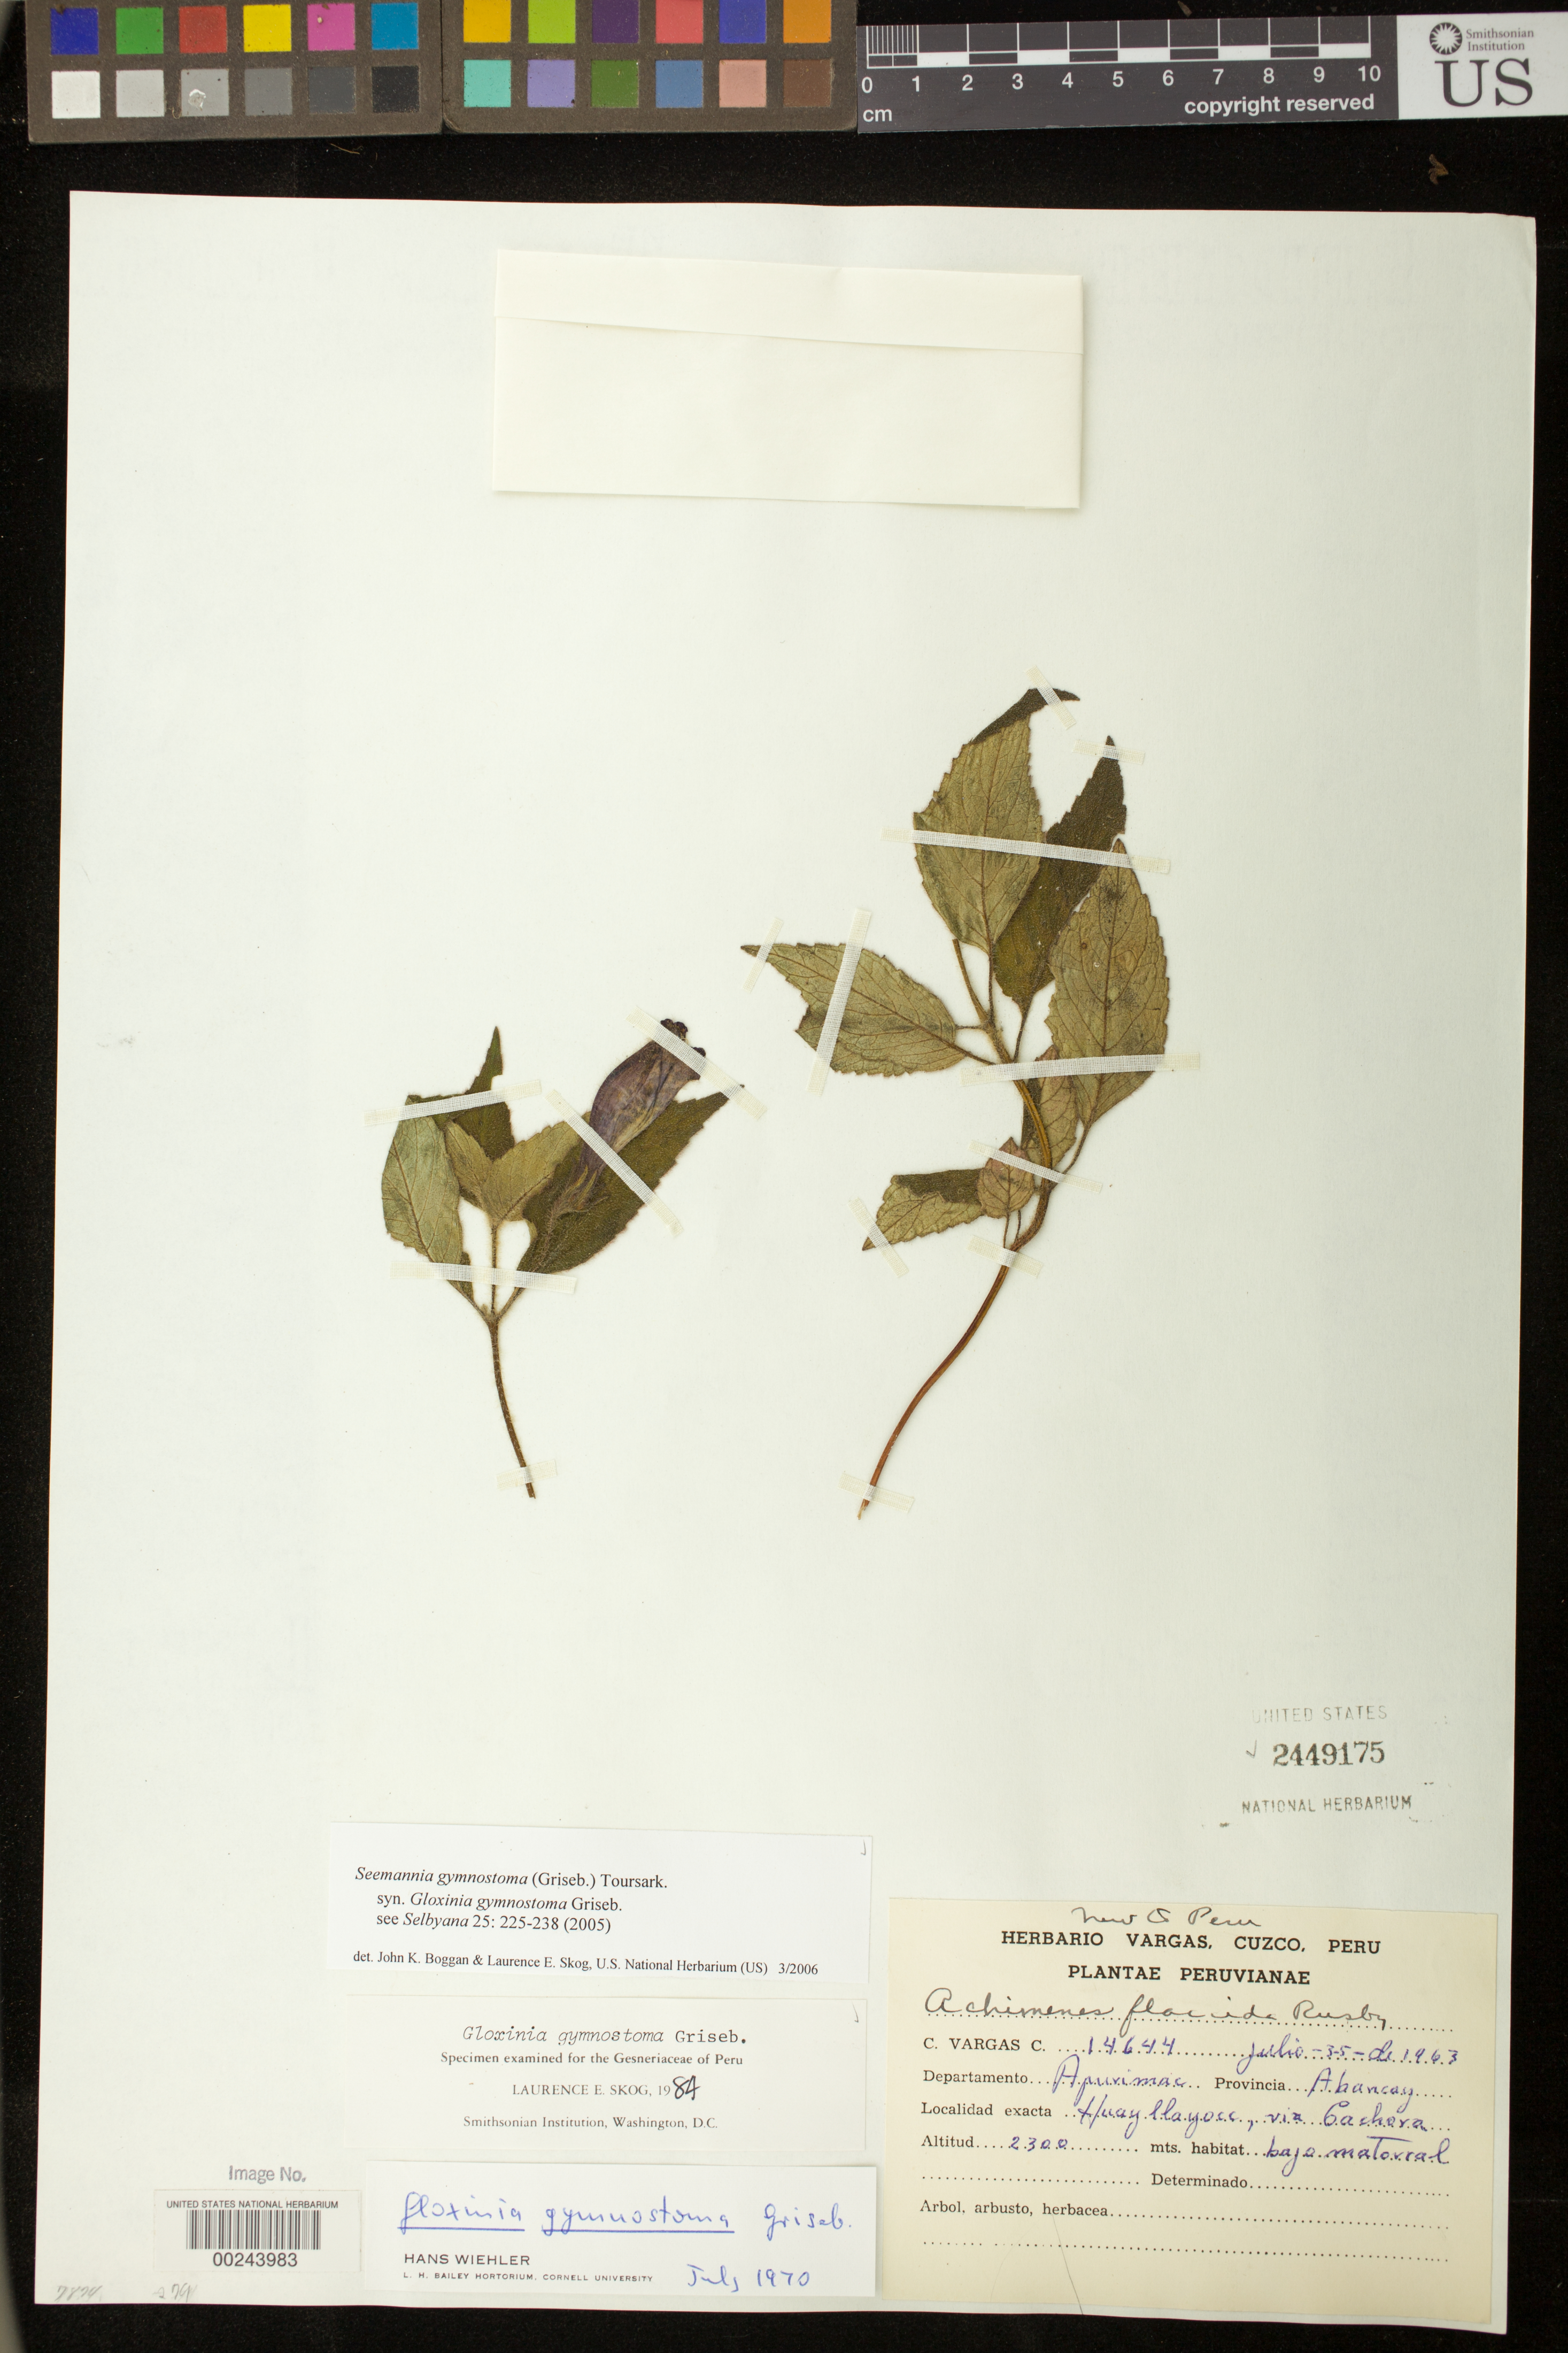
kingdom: Plantae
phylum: Tracheophyta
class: Magnoliopsida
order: Lamiales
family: Gesneriaceae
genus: Seemannia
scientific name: Seemannia gymnostoma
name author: (Griseb.) Toursark.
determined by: Boggan, J. K.; Skog, L. E.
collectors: C. Vargas C.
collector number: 14644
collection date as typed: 3-5 Jul 1963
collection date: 1963-07-03/1963-07-05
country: Peru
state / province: Apurímac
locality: Prov. Abancay, Huayllayocc, via Cachora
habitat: Bajo matorral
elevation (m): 2300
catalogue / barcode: US 2449175